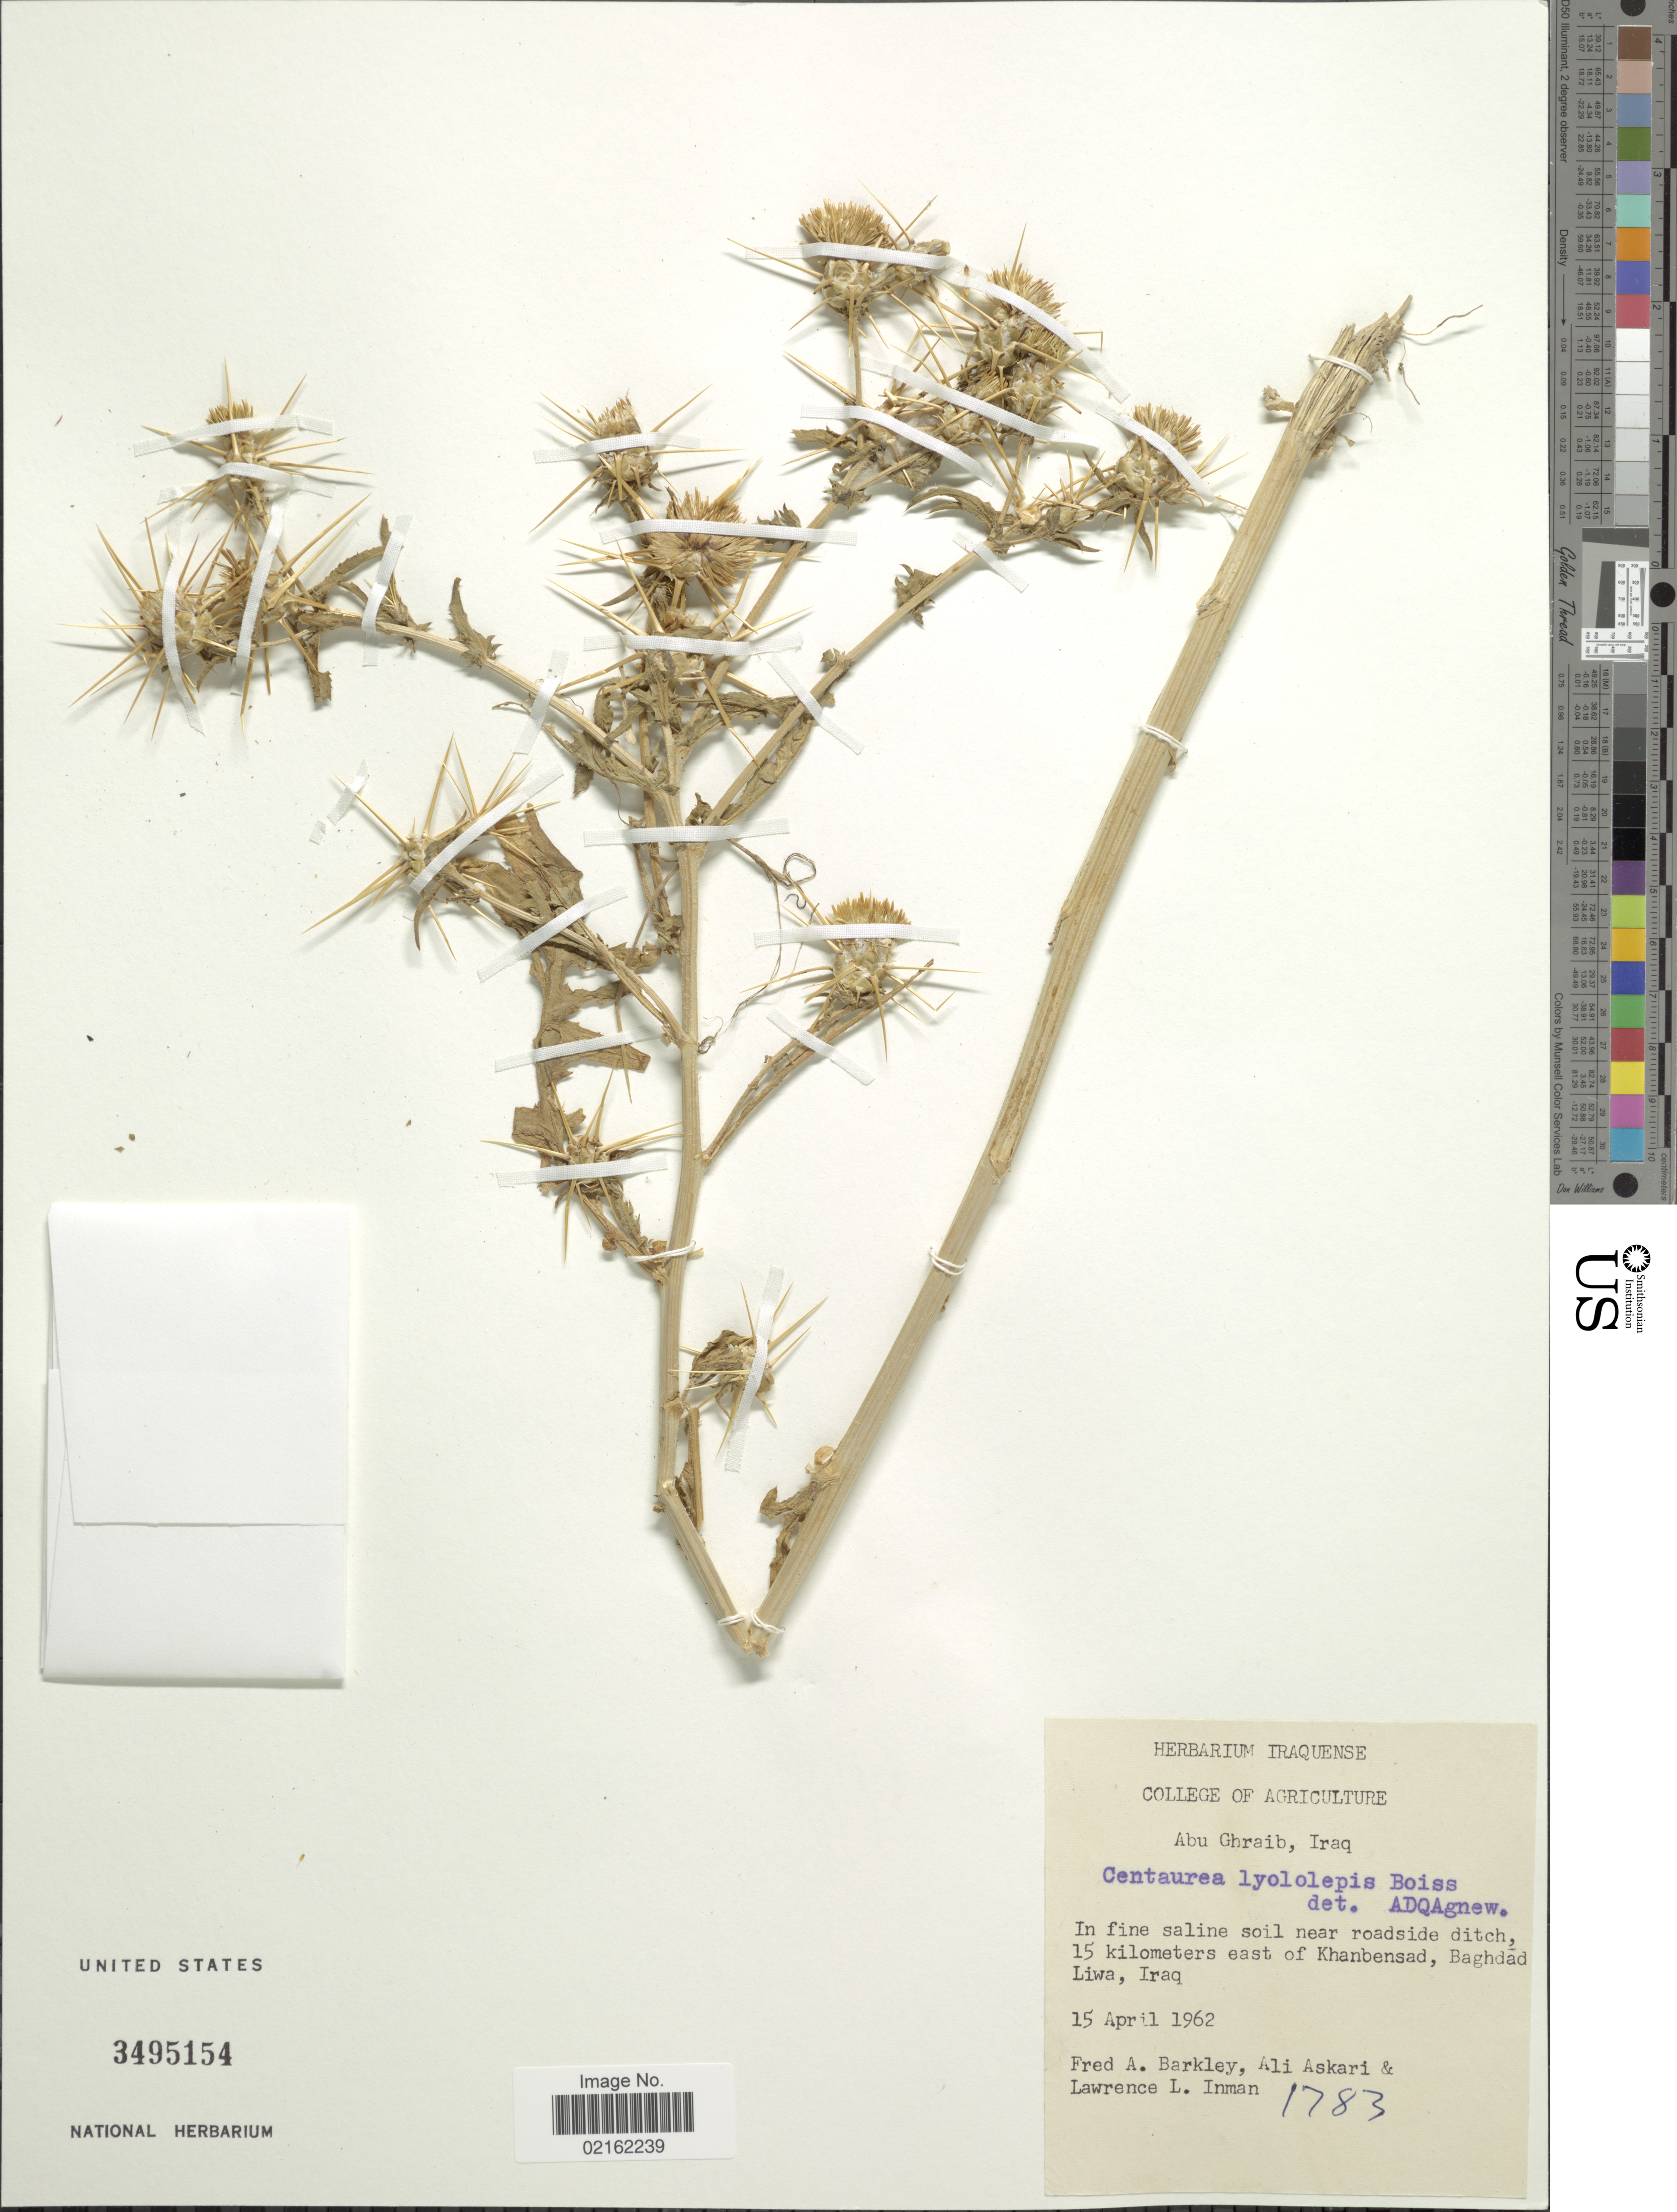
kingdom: Plantae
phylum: Tracheophyta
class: Magnoliopsida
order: Asterales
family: Asteraceae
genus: Centaurea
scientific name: Centaurea sp.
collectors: F. A. Barkley, Askari, A. & L. Inman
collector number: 1783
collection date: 1962-04-15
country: Iraq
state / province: Baghdad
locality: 15 kilometers east of Khanbensad, Baghdad Liwa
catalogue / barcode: US 3495154